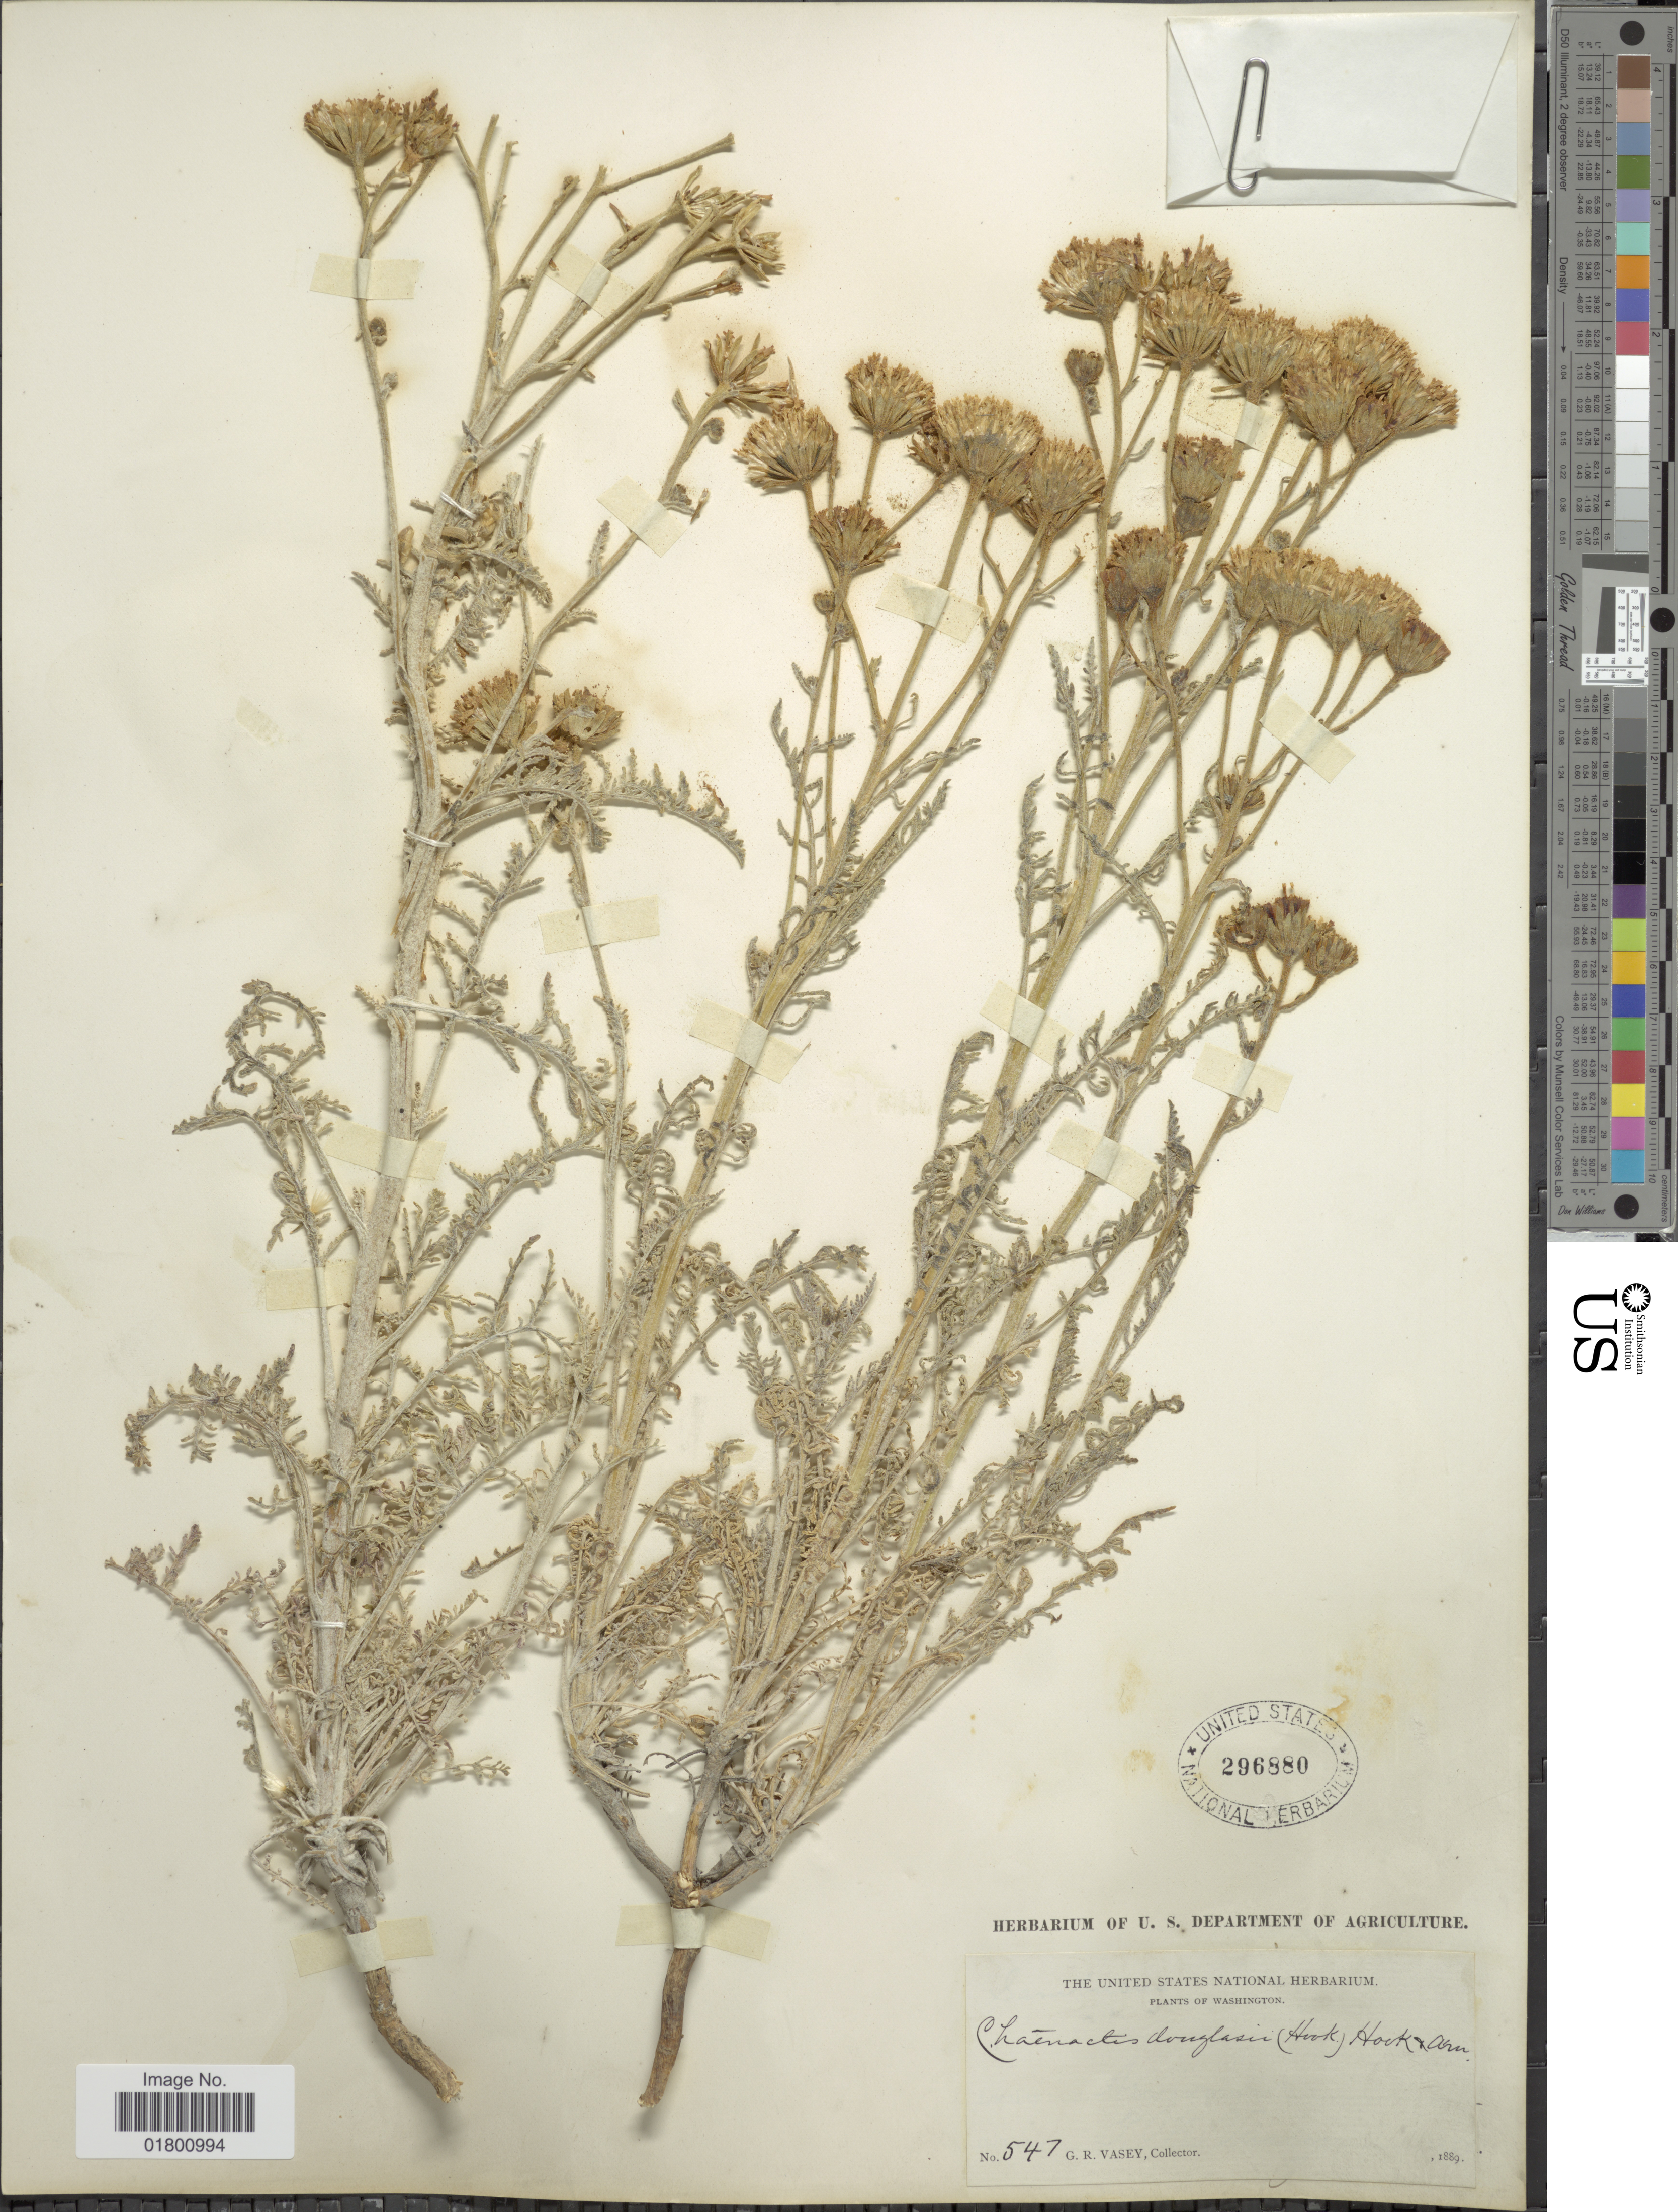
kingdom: Plantae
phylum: Tracheophyta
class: Magnoliopsida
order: Asterales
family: Asteraceae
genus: Chaenactis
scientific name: Chaenactis douglasii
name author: Hook. & Arn.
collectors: G. R. Vasey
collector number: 547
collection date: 1889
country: United States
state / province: Washington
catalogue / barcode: US 296880